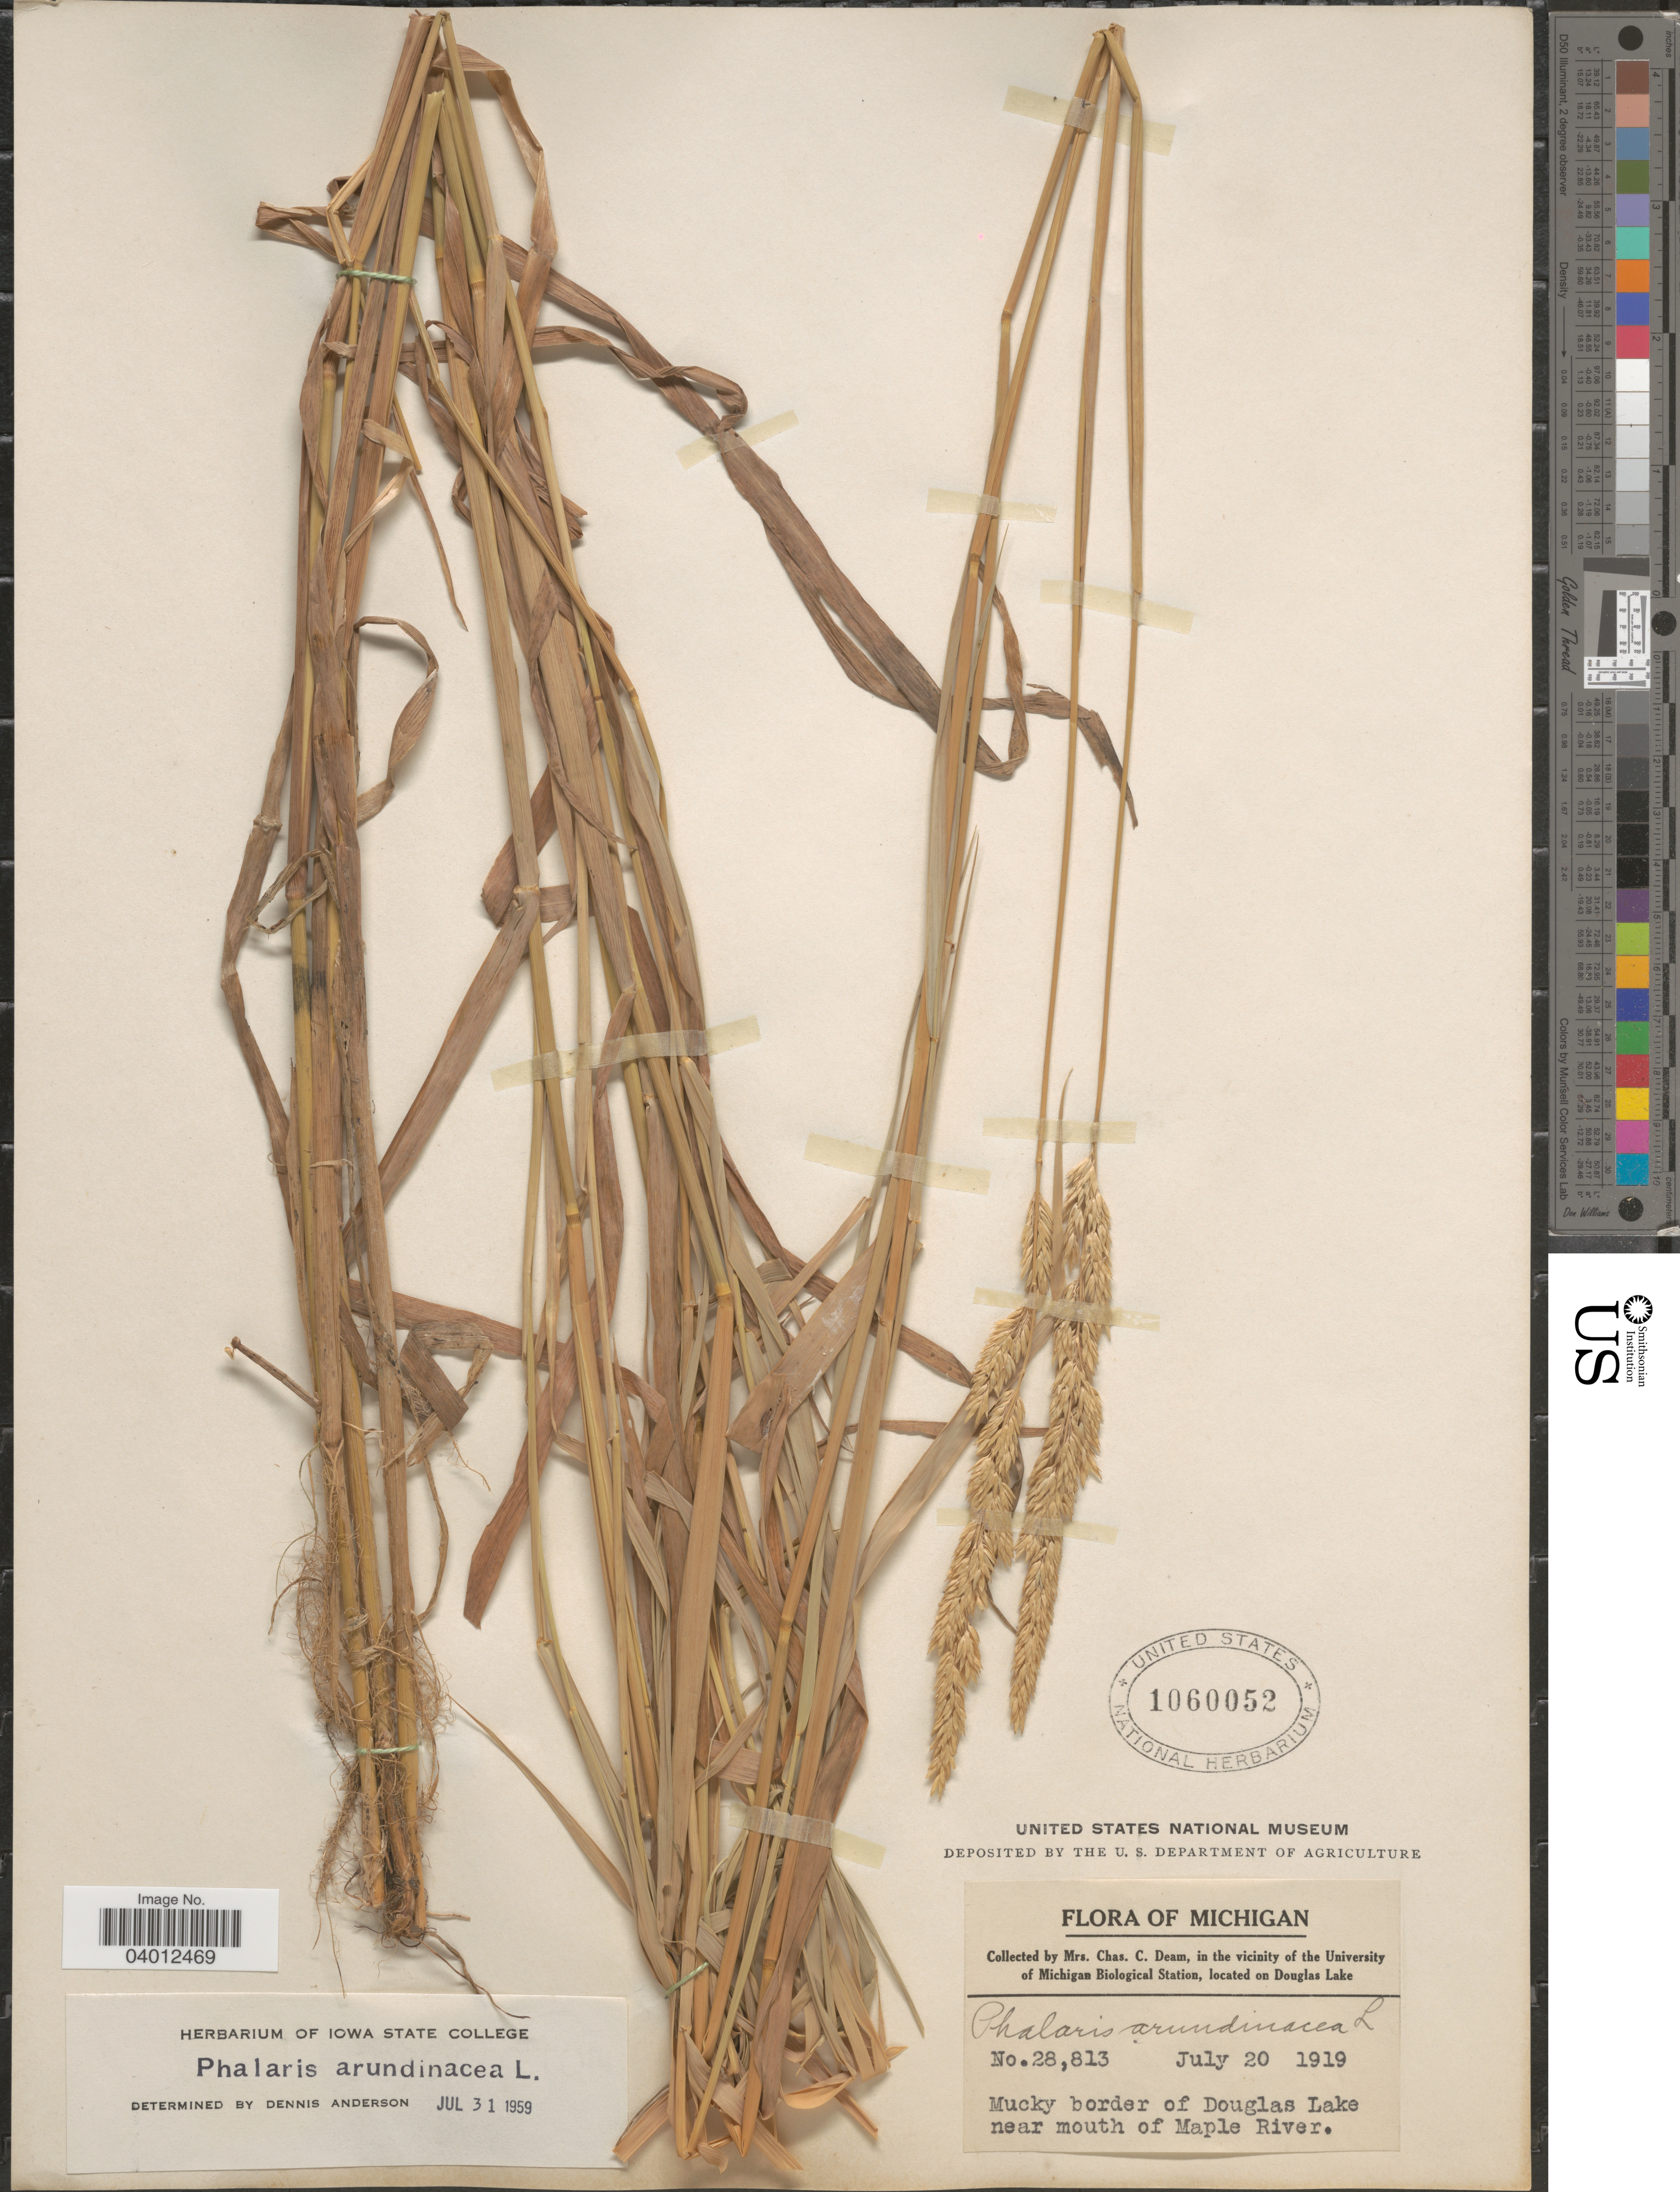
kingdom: Plantae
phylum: Tracheophyta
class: Liliopsida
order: Poales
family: Poaceae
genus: Phalaris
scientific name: Phalaris arundinacea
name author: L.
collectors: C. Deam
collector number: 28813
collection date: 1919-07-20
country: United States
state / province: Michigan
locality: In the vicinity of the University of Michigan Biological Station, located on Douglas Lake. Mucky border of Douglas Lake near mouth of Maple River.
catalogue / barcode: US 1060052